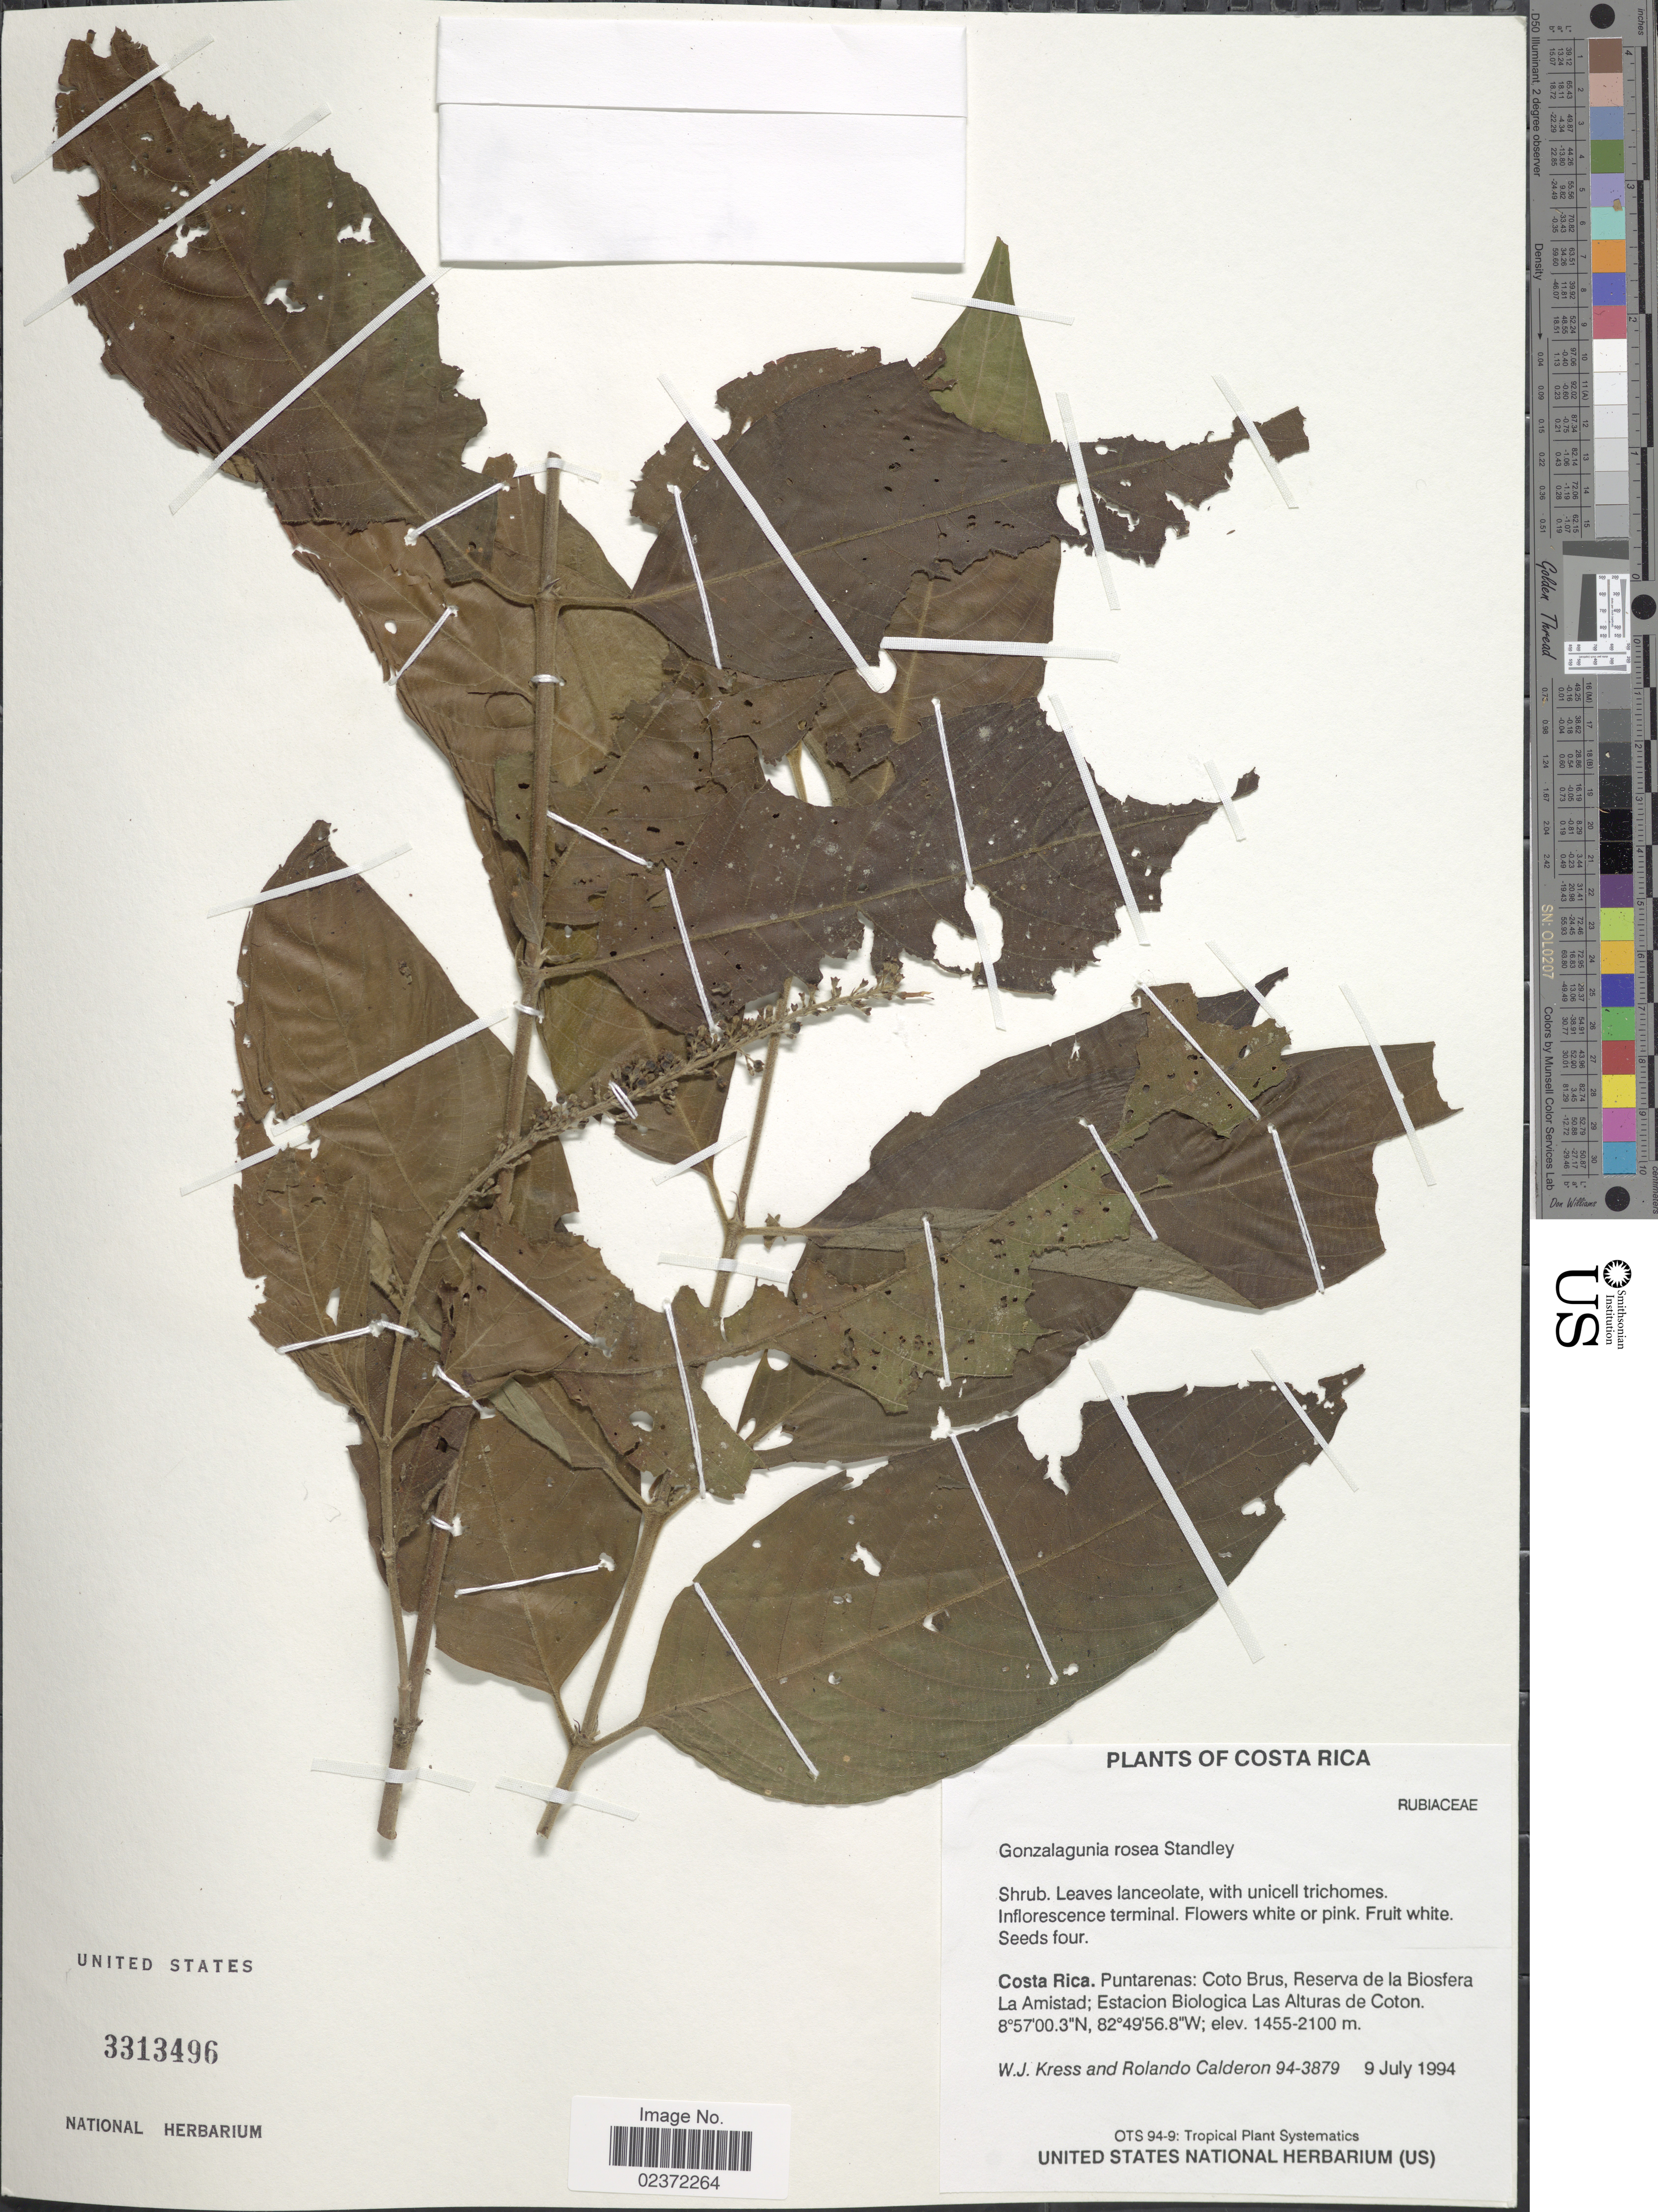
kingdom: Plantae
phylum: Tracheophyta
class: Magnoliopsida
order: Gentianales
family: Rubiaceae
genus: Gonzalagunia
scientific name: Gonzalagunia rosea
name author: Standl.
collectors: W. J. Kress & R. Calderon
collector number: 94-3879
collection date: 1994-07-09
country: Costa Rica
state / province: Puntarenas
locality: Coto Brus, Reserva de la Biosfera La Amistad; Estacion Biologica Las Alturas de Coton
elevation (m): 1455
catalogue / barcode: US 3313496